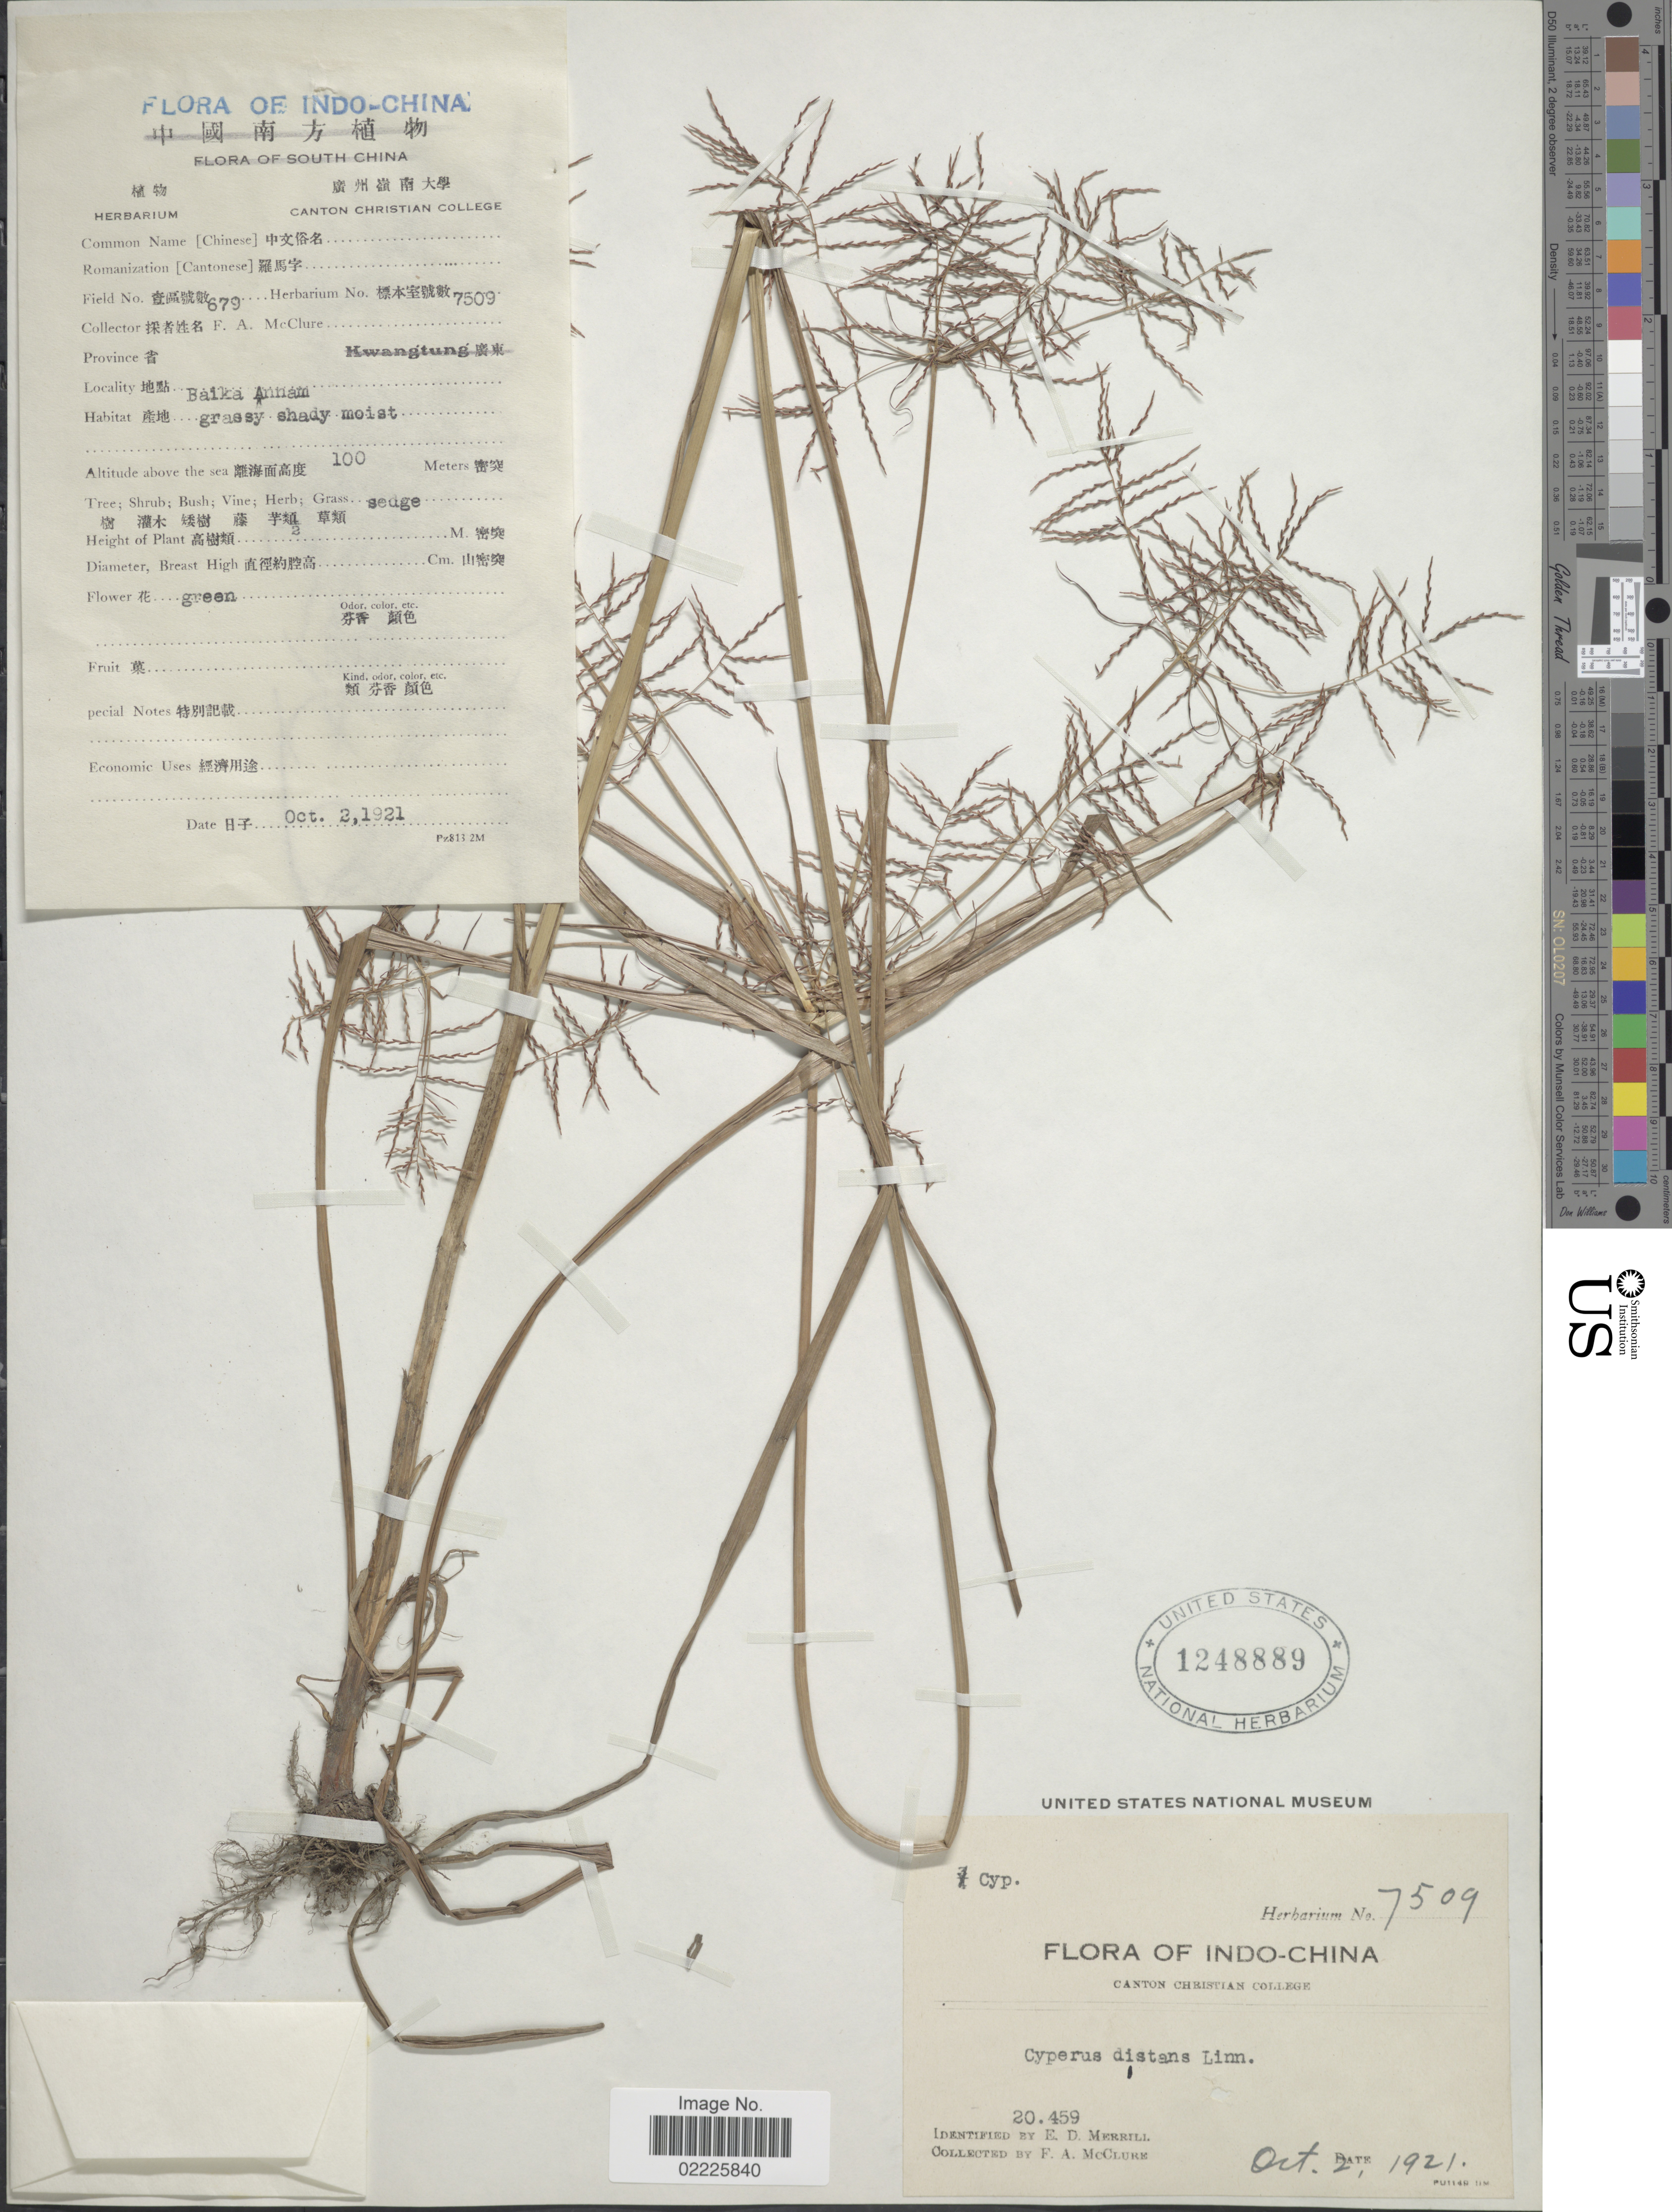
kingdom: Plantae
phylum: Tracheophyta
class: Liliopsida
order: Poales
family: Cyperaceae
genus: Cyperus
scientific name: Cyperus distans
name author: L. f.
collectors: F. A. McClure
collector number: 679/7509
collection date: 1921-10-02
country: Vietnam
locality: Indo-China, Baika Annam.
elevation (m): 100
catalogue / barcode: US 1248889